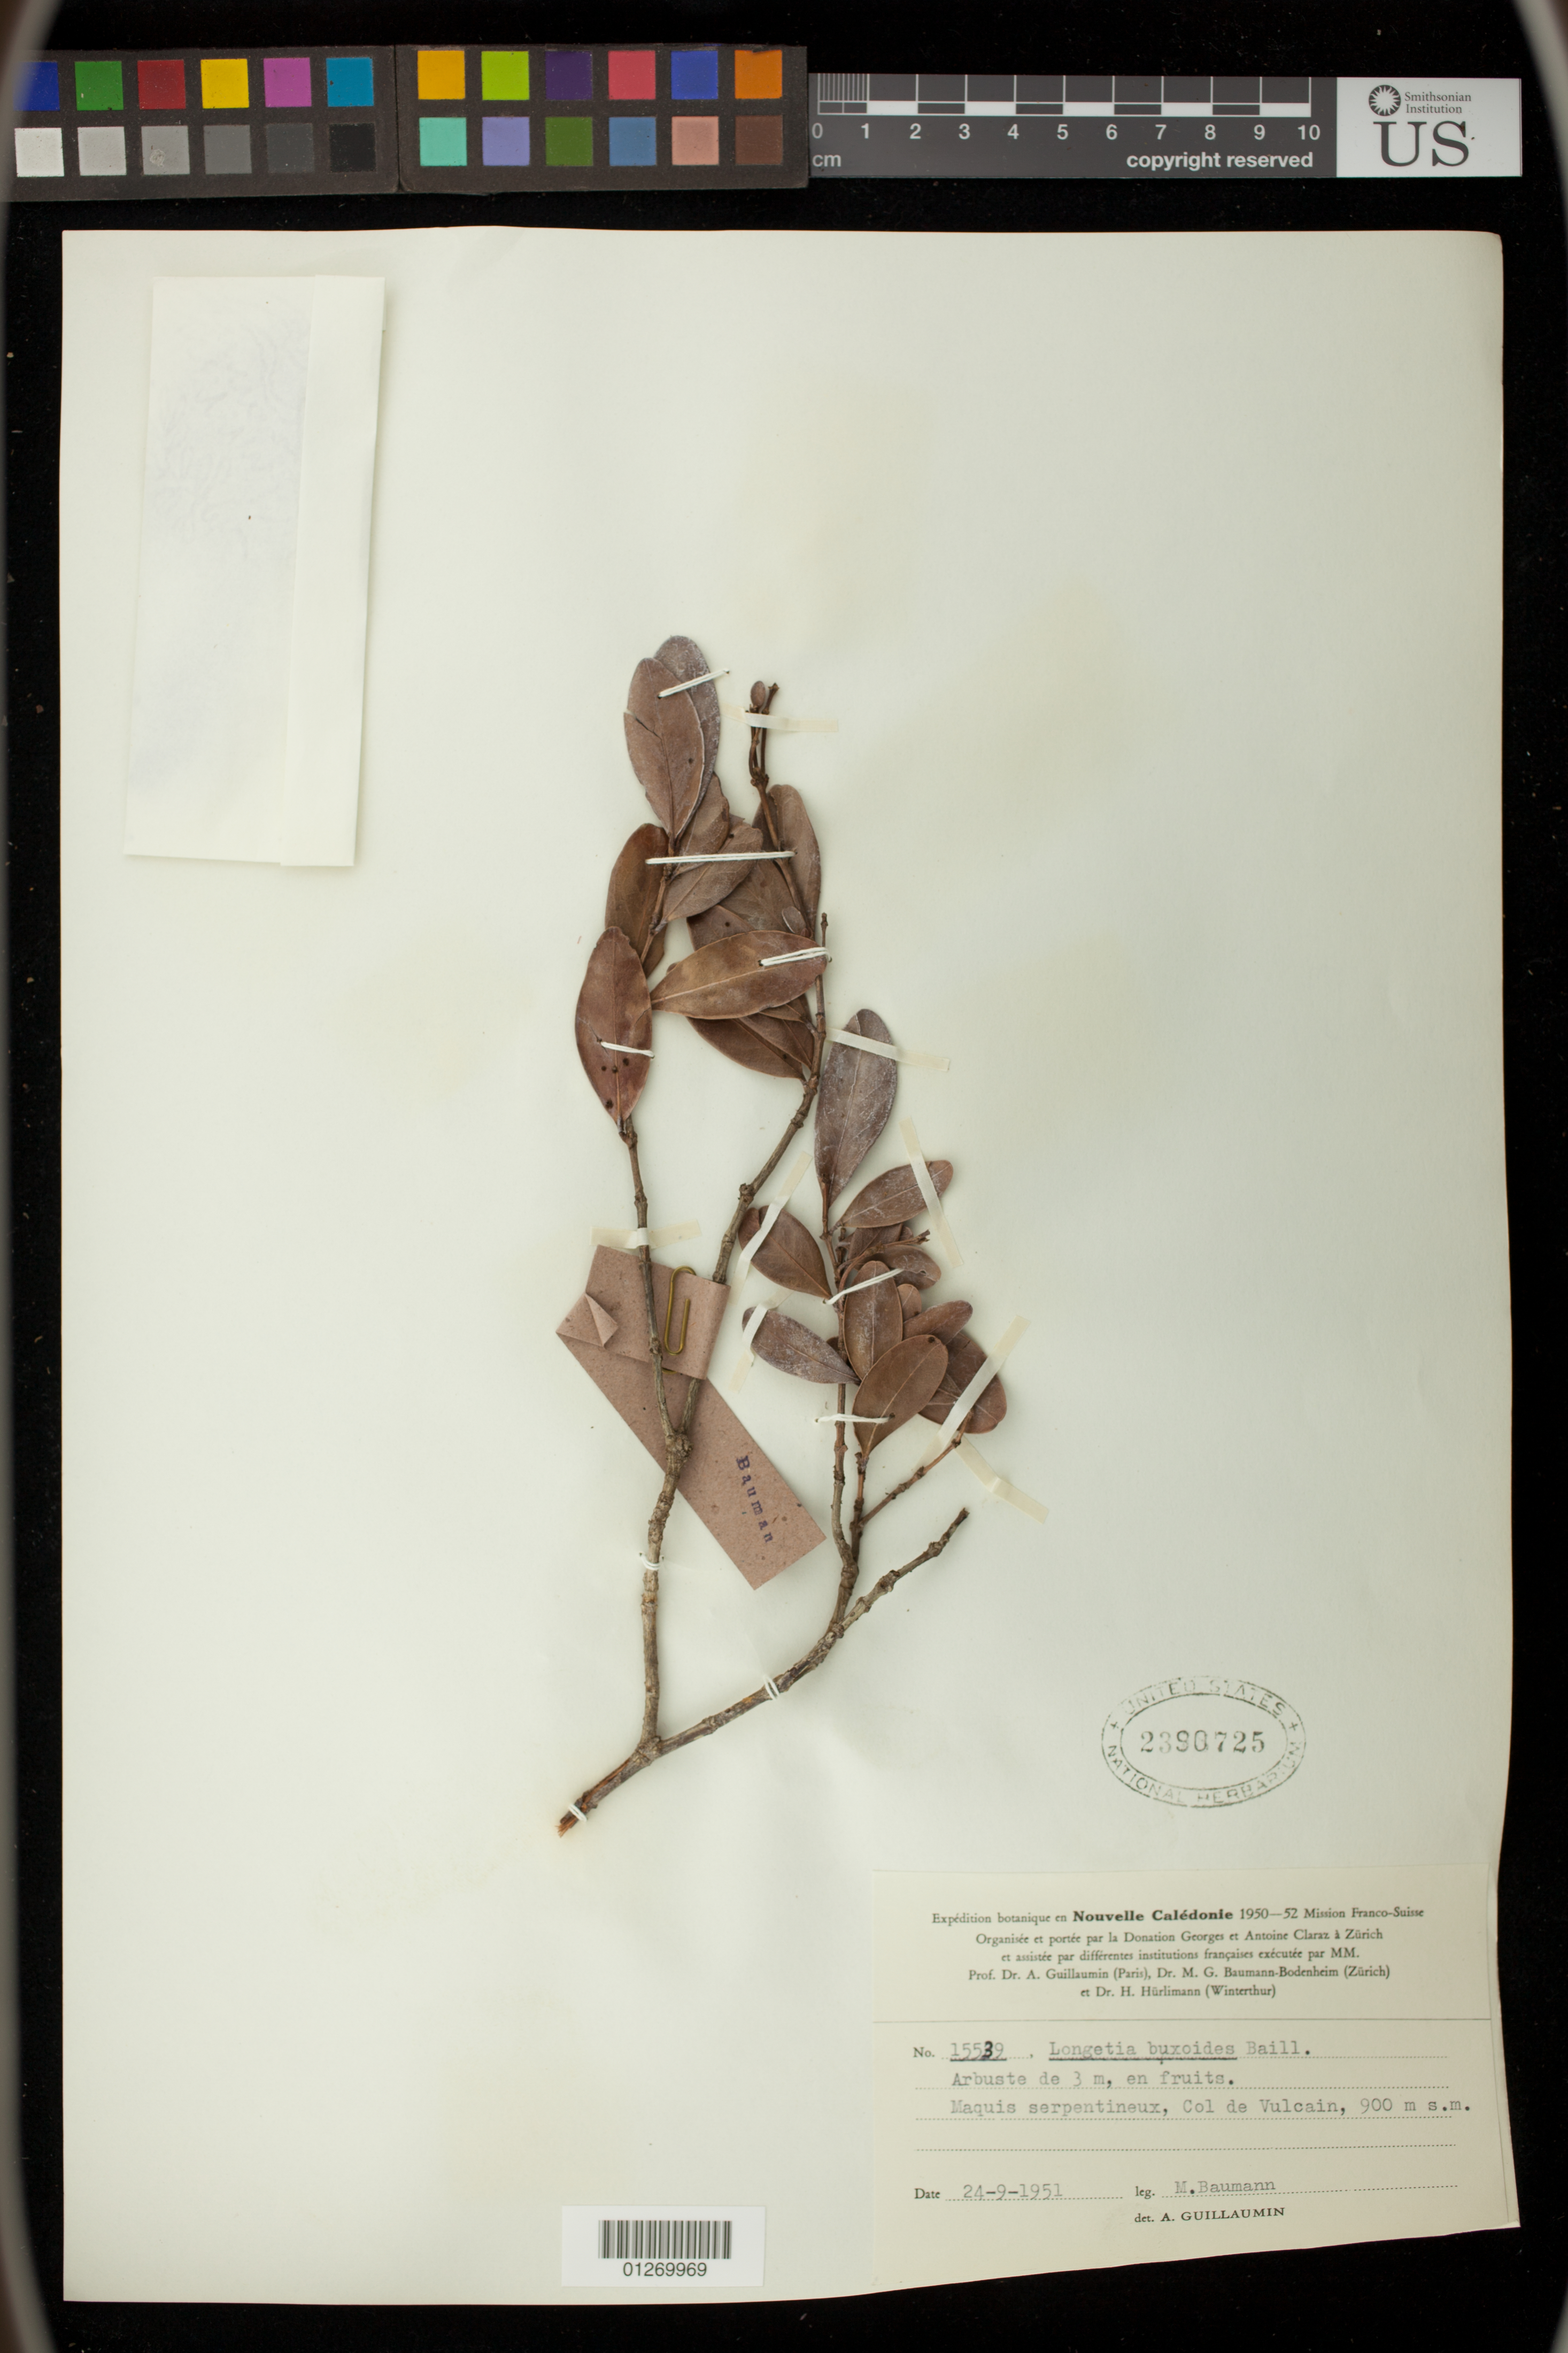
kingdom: Plantae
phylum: Tracheophyta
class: Magnoliopsida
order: Malpighiales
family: Picrodendraceae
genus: Longetia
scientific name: Longetia buxoides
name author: Baill.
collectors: M. Baumann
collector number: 15539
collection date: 1951-09-24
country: New Caledonia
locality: Col de Vulcain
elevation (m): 900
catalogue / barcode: US 2390725